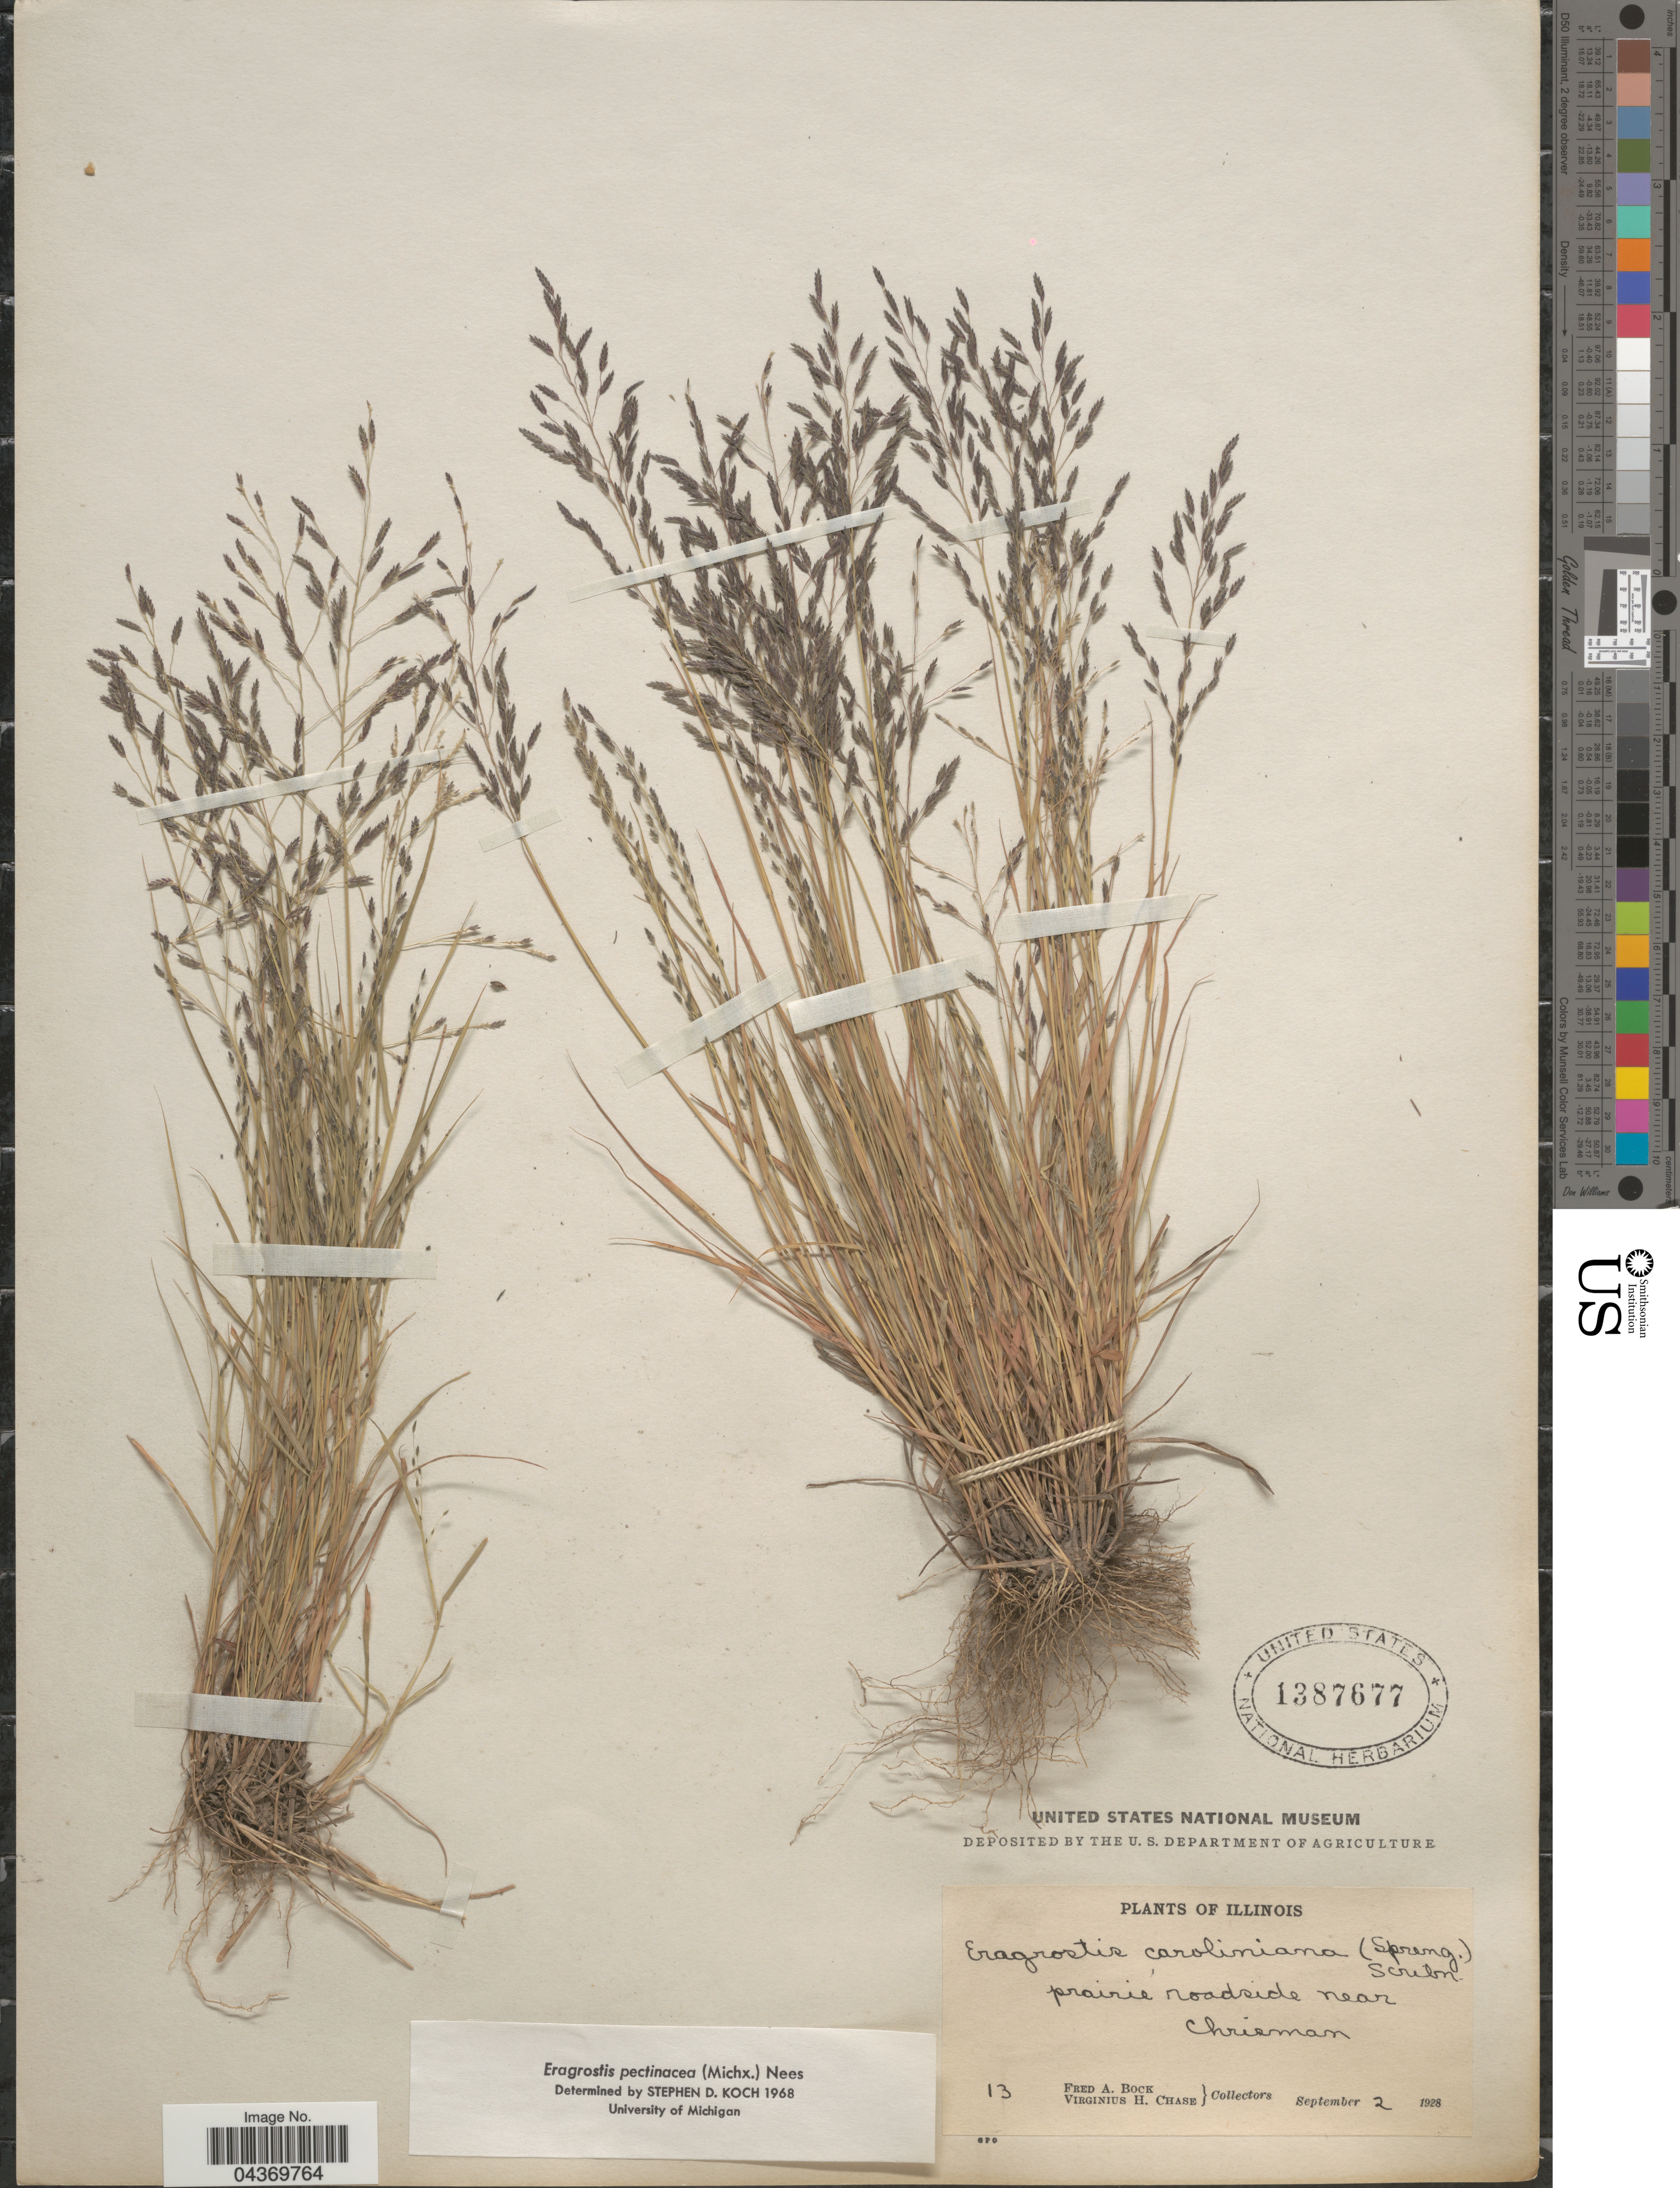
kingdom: Plantae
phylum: Tracheophyta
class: Liliopsida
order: Poales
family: Poaceae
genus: Eragrostis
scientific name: Eragrostis pectinacea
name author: (Michx.) Nees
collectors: F. Bock & V. H. Chase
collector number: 13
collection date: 1928-09-02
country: United States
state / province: Illinois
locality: Prairie roadside near Chrisman.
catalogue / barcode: US 1387677